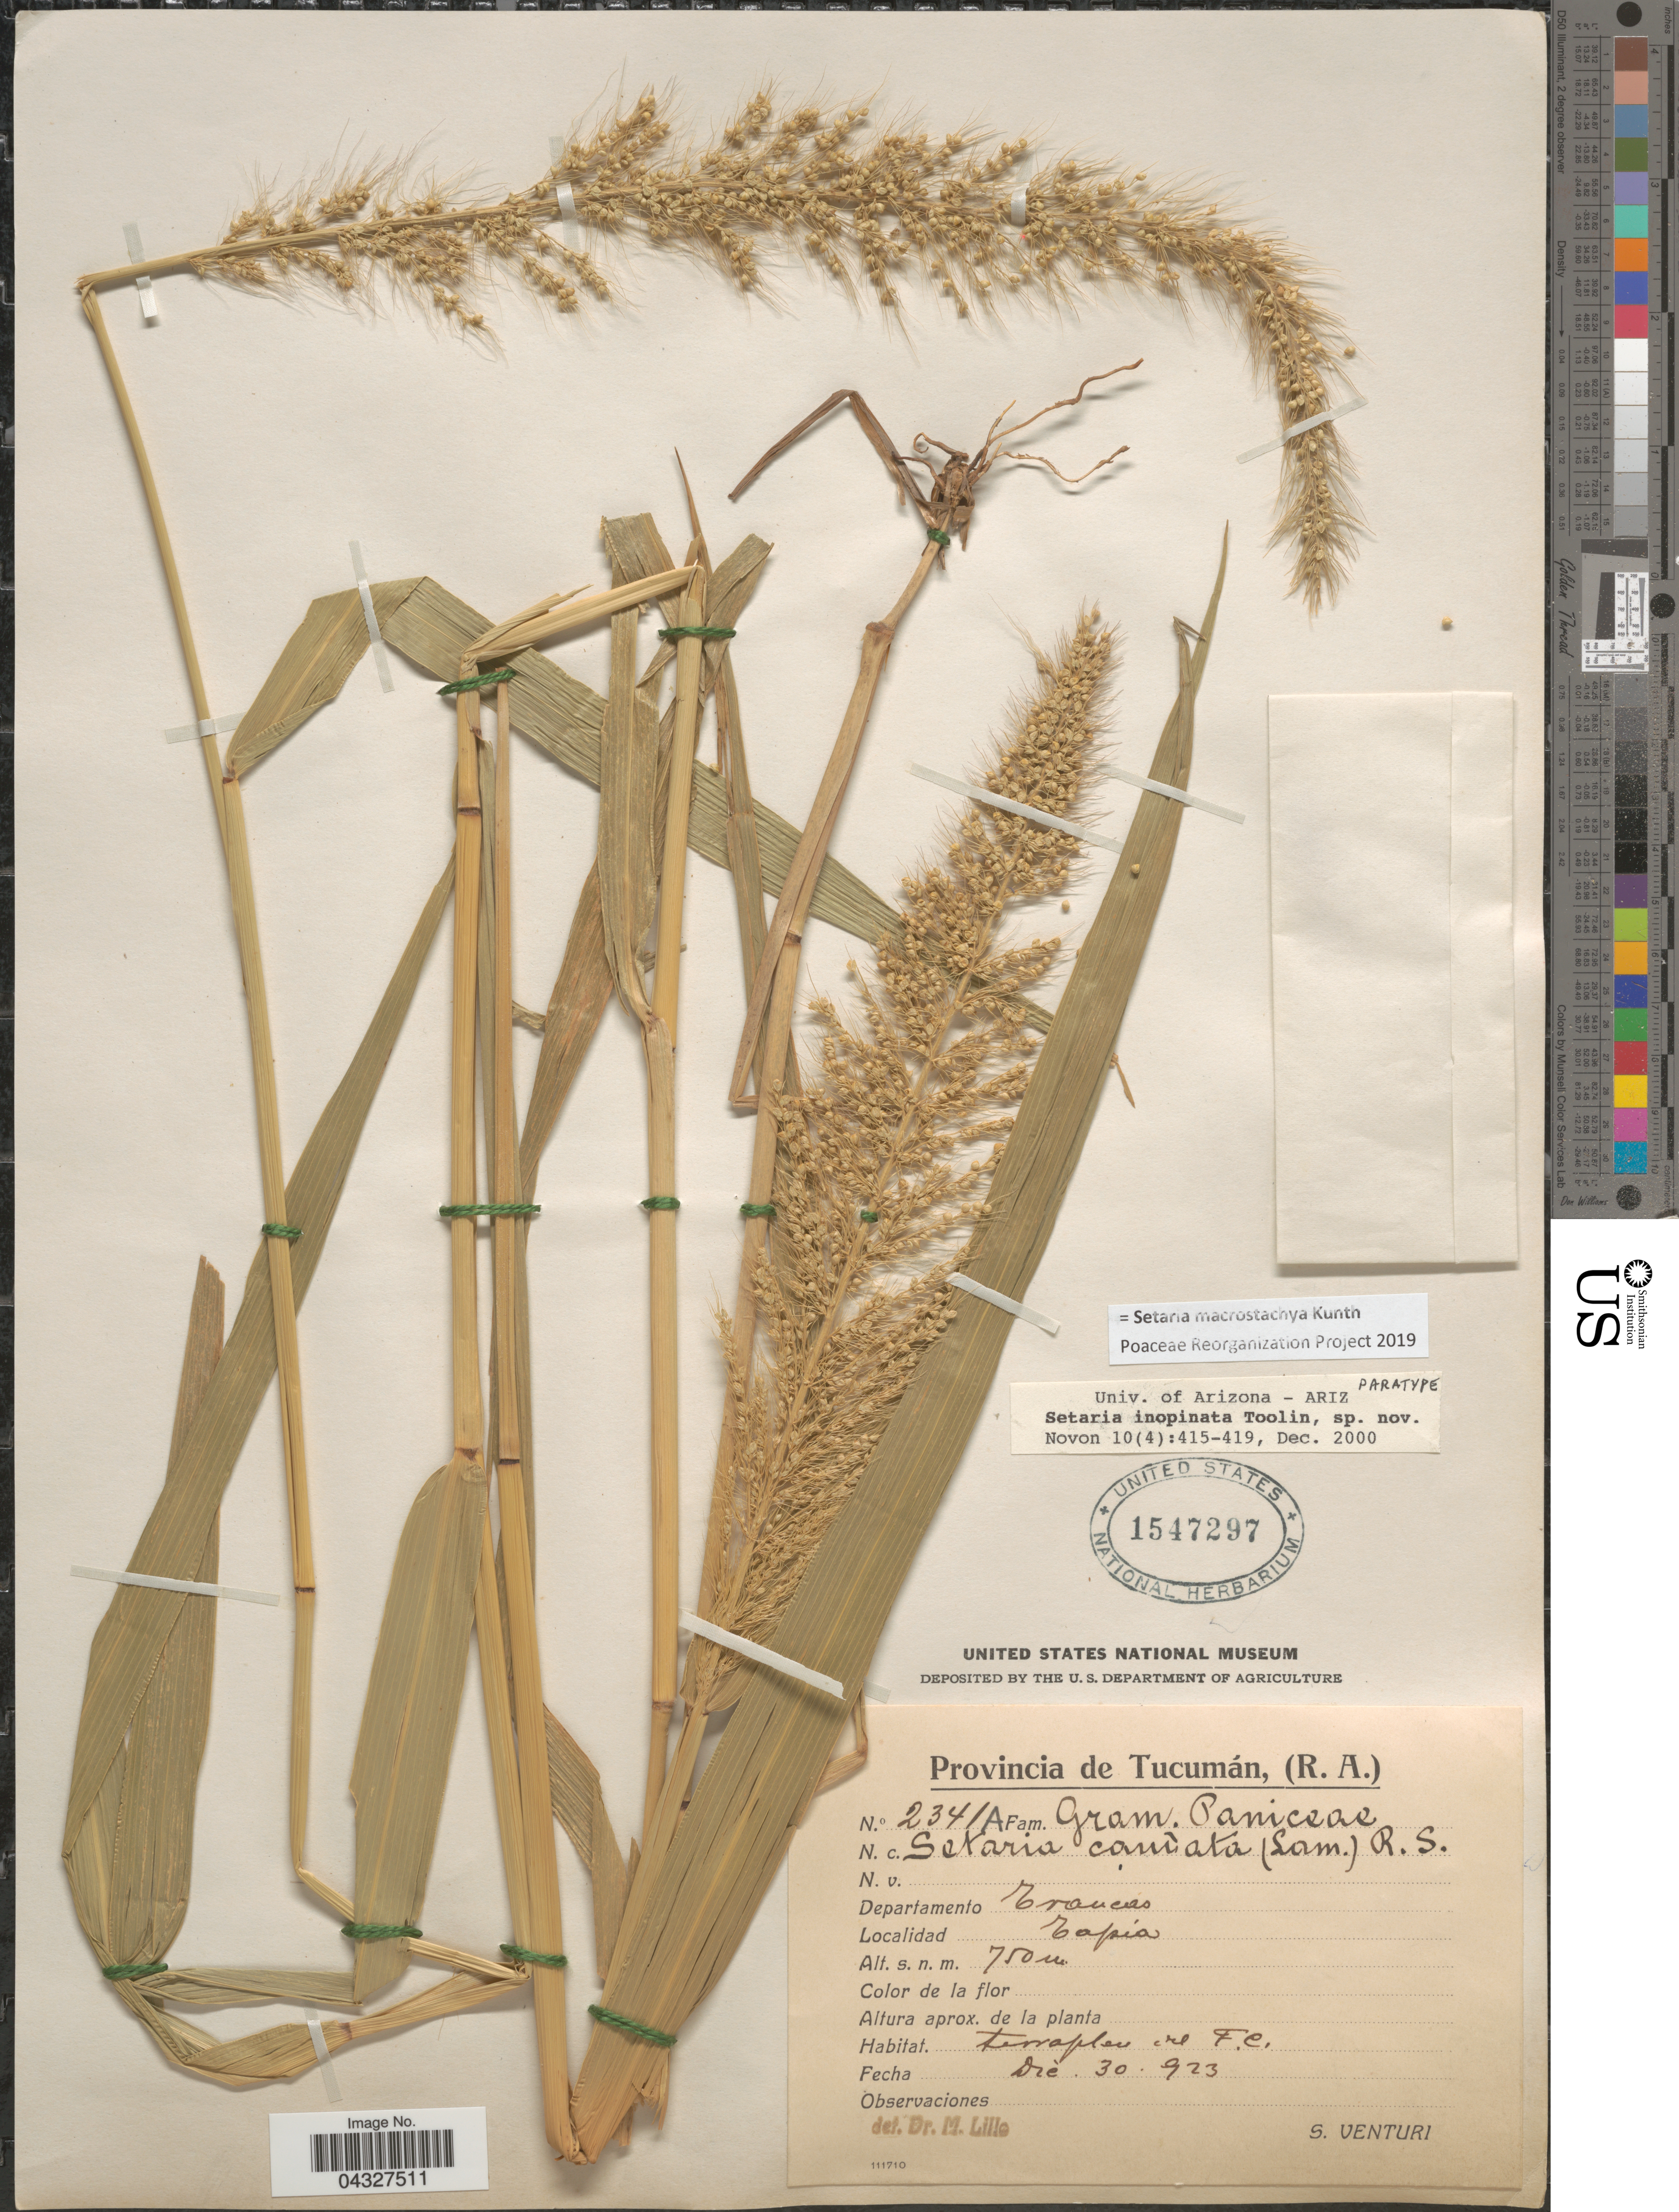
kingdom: Plantae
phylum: Tracheophyta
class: Liliopsida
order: Poales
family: Poaceae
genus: Setaria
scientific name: Setaria macrostachya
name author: Kunth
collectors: S. Venturi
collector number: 2341A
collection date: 1923-12-30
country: Argentina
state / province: Tucuman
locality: Departamento Trancas. Tapia.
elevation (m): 750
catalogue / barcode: US 1547297